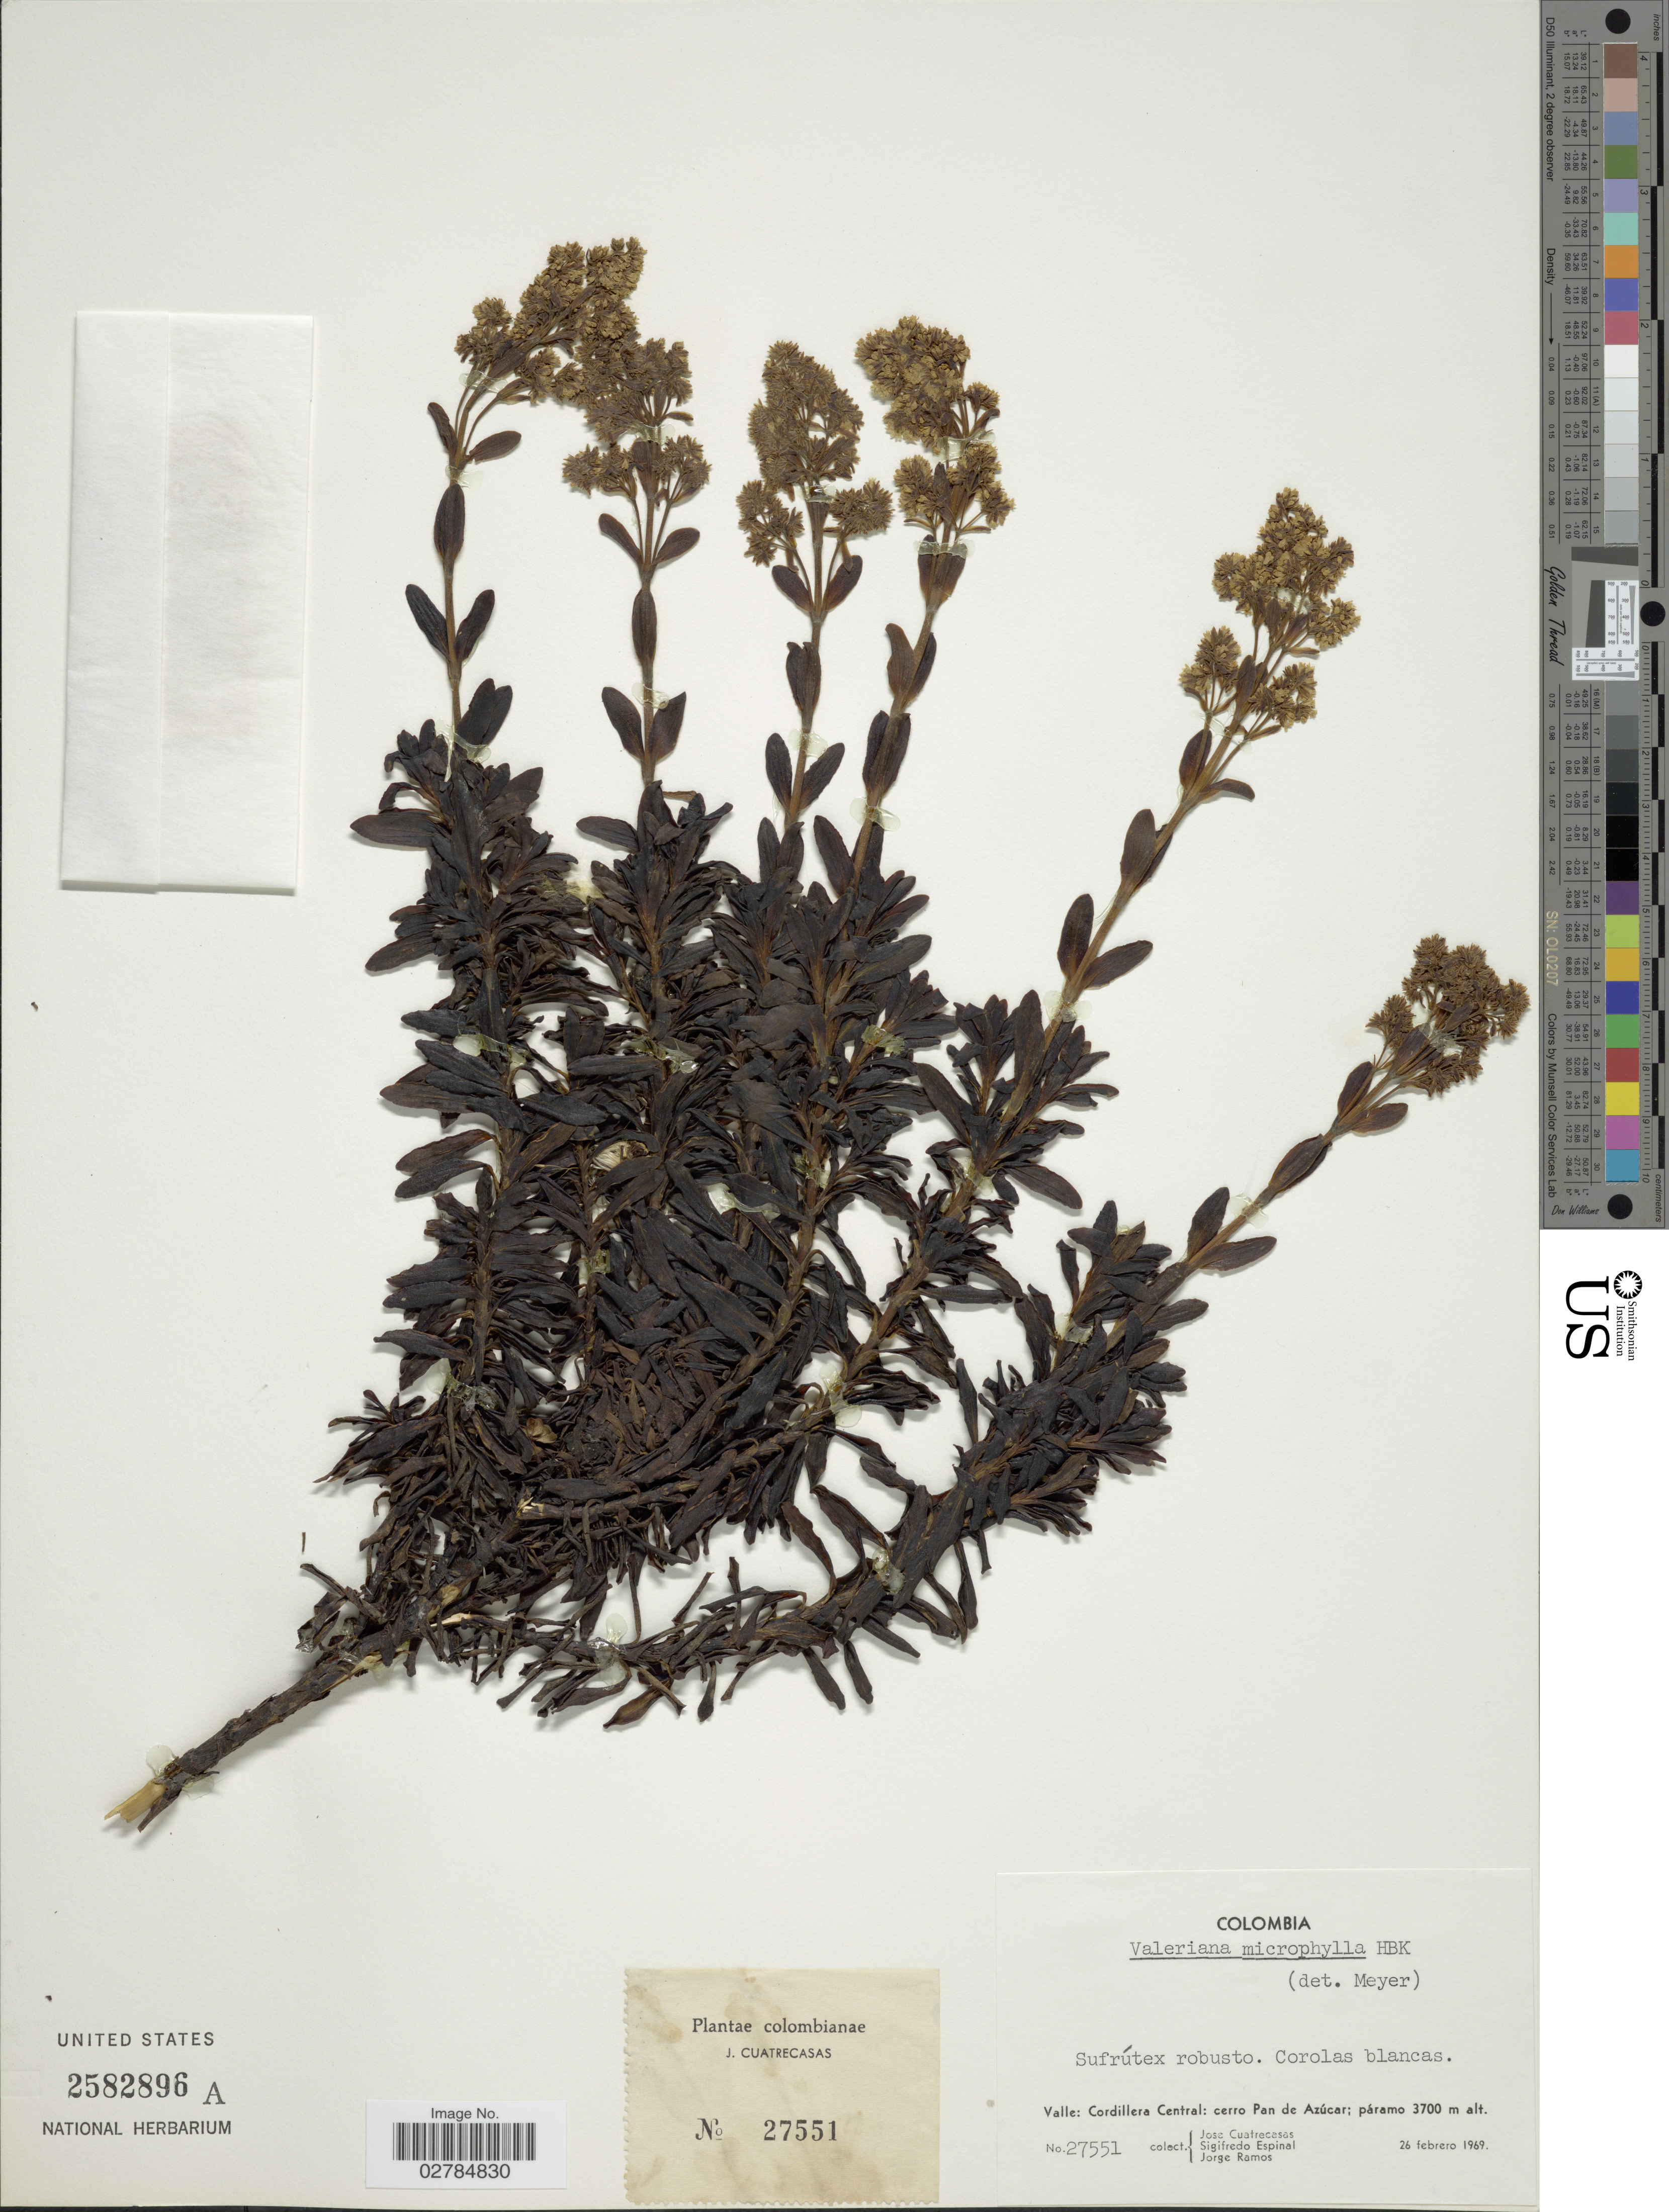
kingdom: Plantae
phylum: Tracheophyta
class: Magnoliopsida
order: Dipsacales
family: Caprifoliaceae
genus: Valeriana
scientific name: Valeriana microphylla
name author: Kunth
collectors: J. Cuatrecasas, S. T. Espinal & J. Ramos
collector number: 27551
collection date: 1969-02-26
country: Colombia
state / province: Valle del Cauca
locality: Valle: Cordillera Central: cerro Pan de Azúcar; páramo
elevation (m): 3700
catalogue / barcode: US 2582896A